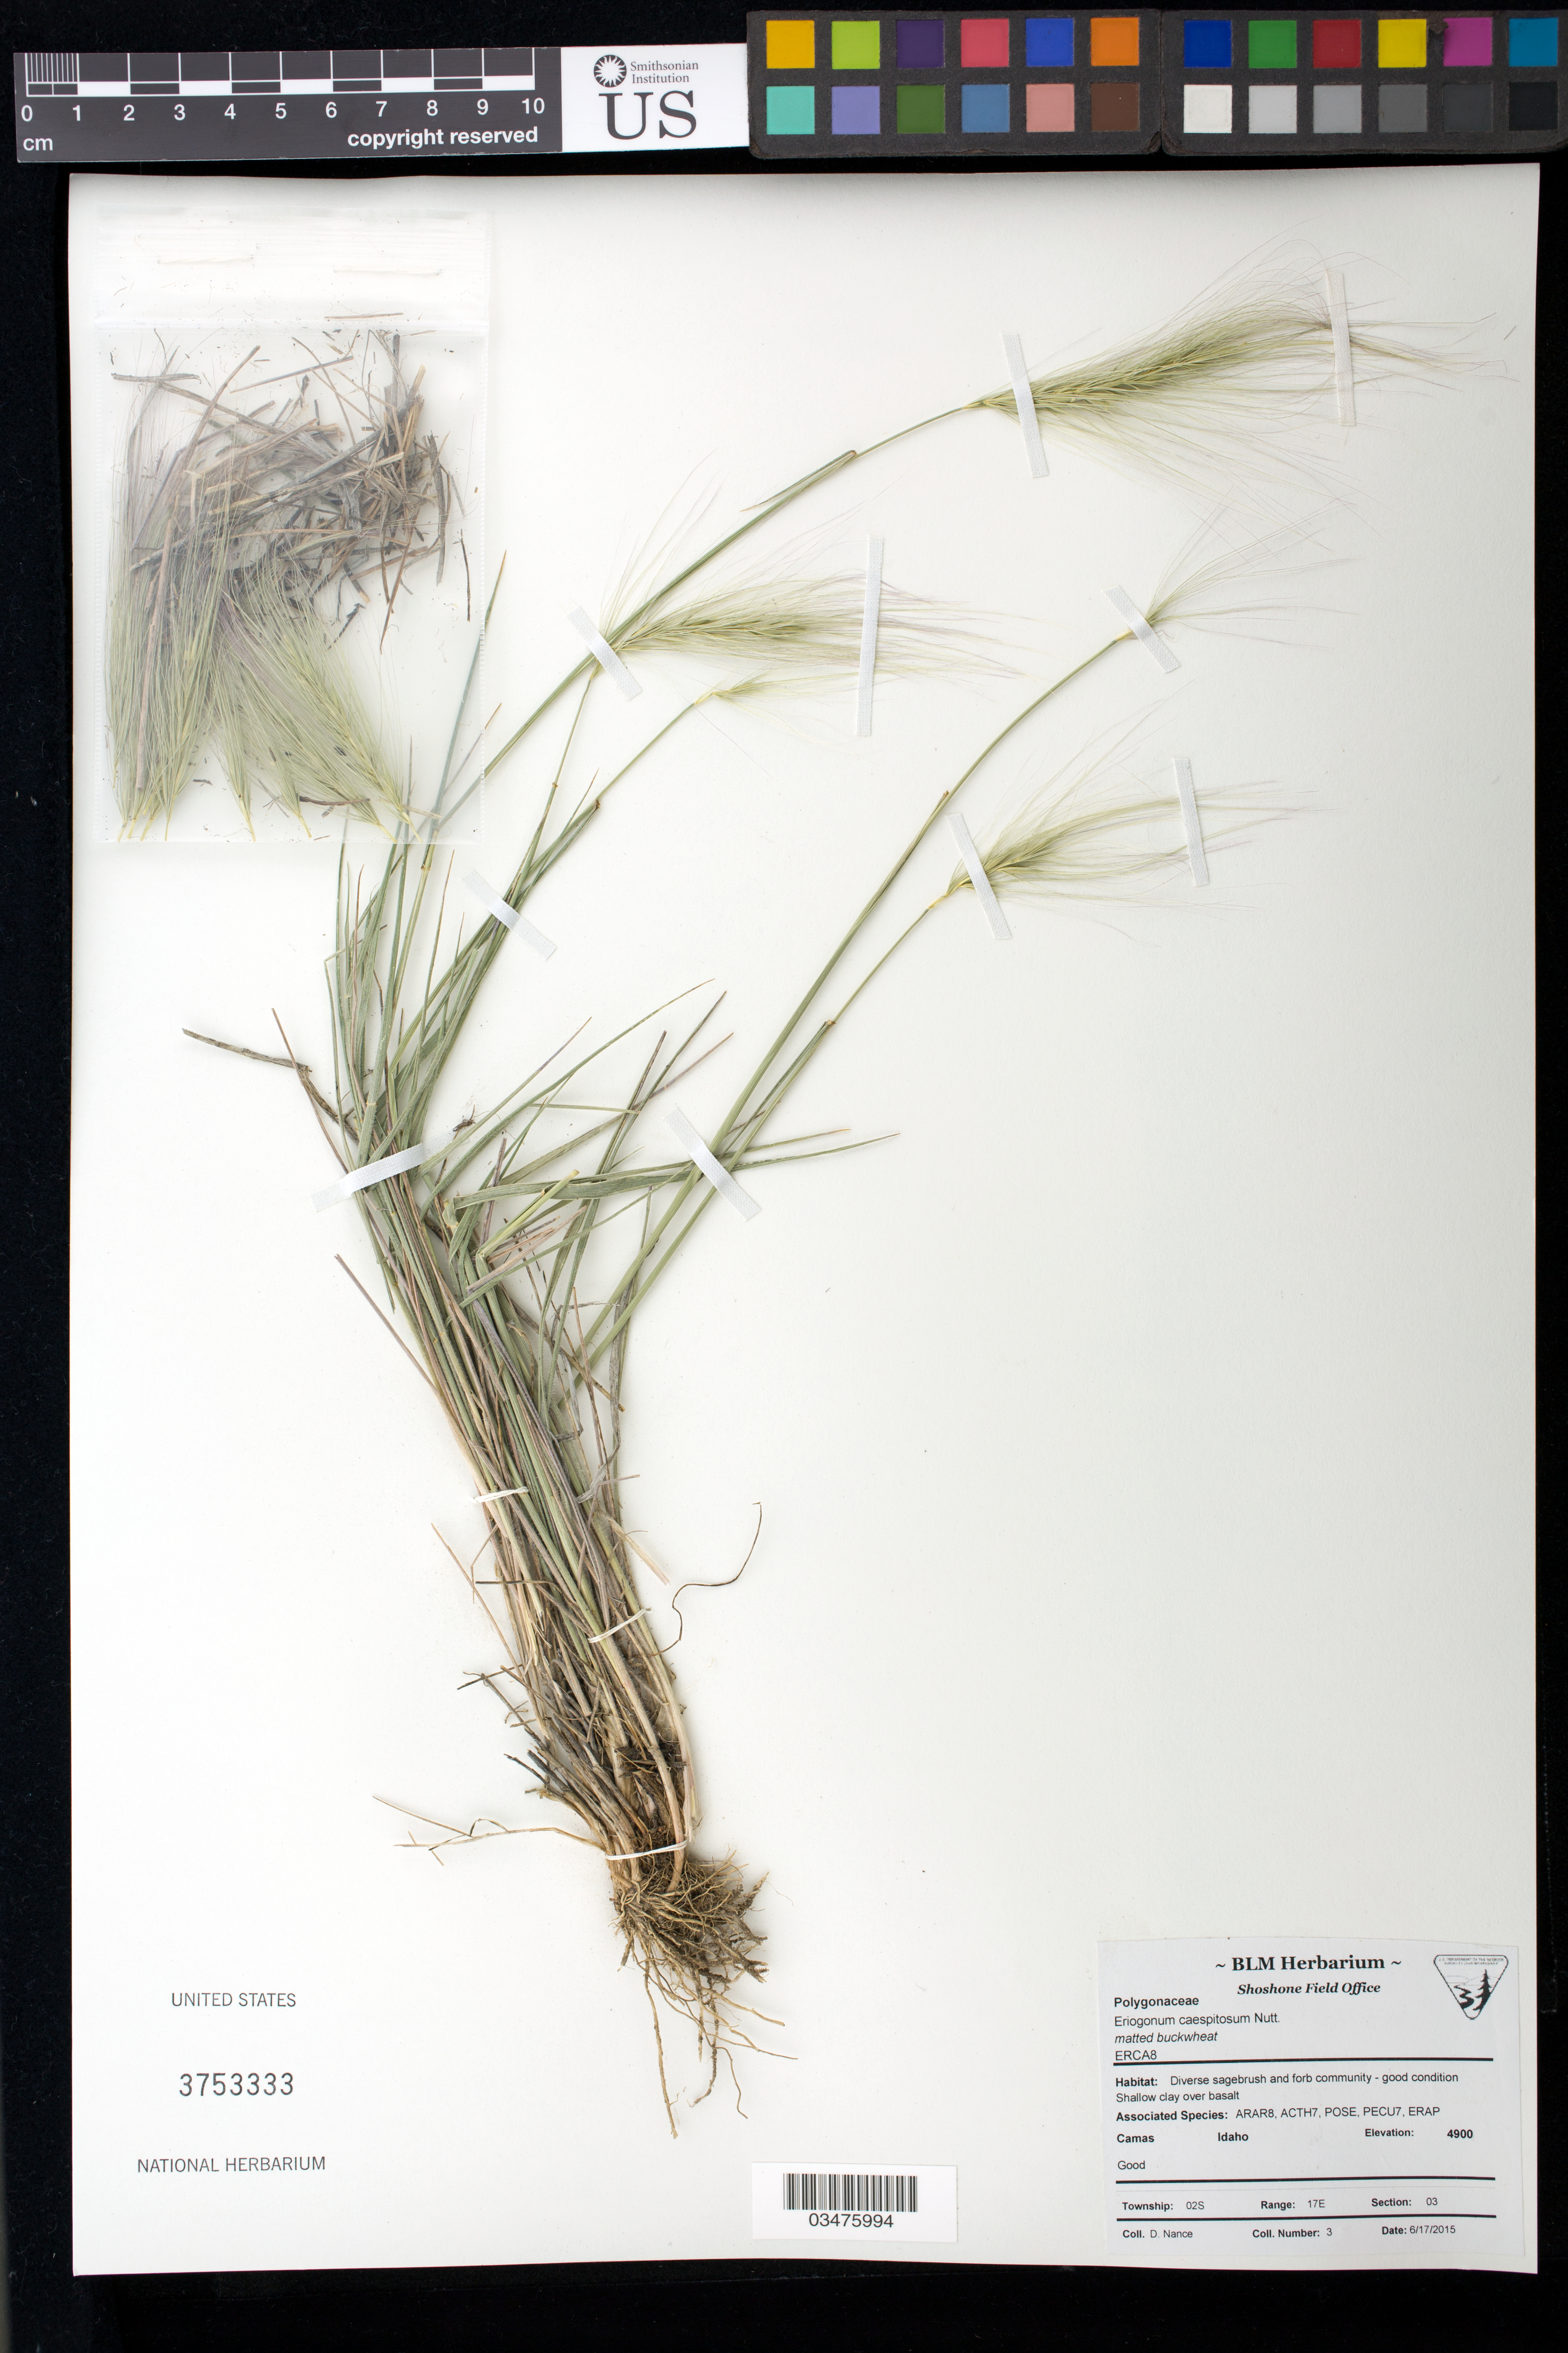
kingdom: Plantae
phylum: Tracheophyta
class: Magnoliopsida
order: Caryophyllales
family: Polygonaceae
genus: Eriogonum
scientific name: Eriogonum caespitosum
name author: Nutt.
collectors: D. Nance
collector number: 3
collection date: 2015-06-17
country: United States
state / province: Idaho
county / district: Camas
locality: Township 02S, Range 17E, Section 03.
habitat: Diverse sagebrush and forb community. Shallow clay over basalt.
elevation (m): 1494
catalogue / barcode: US 3753333